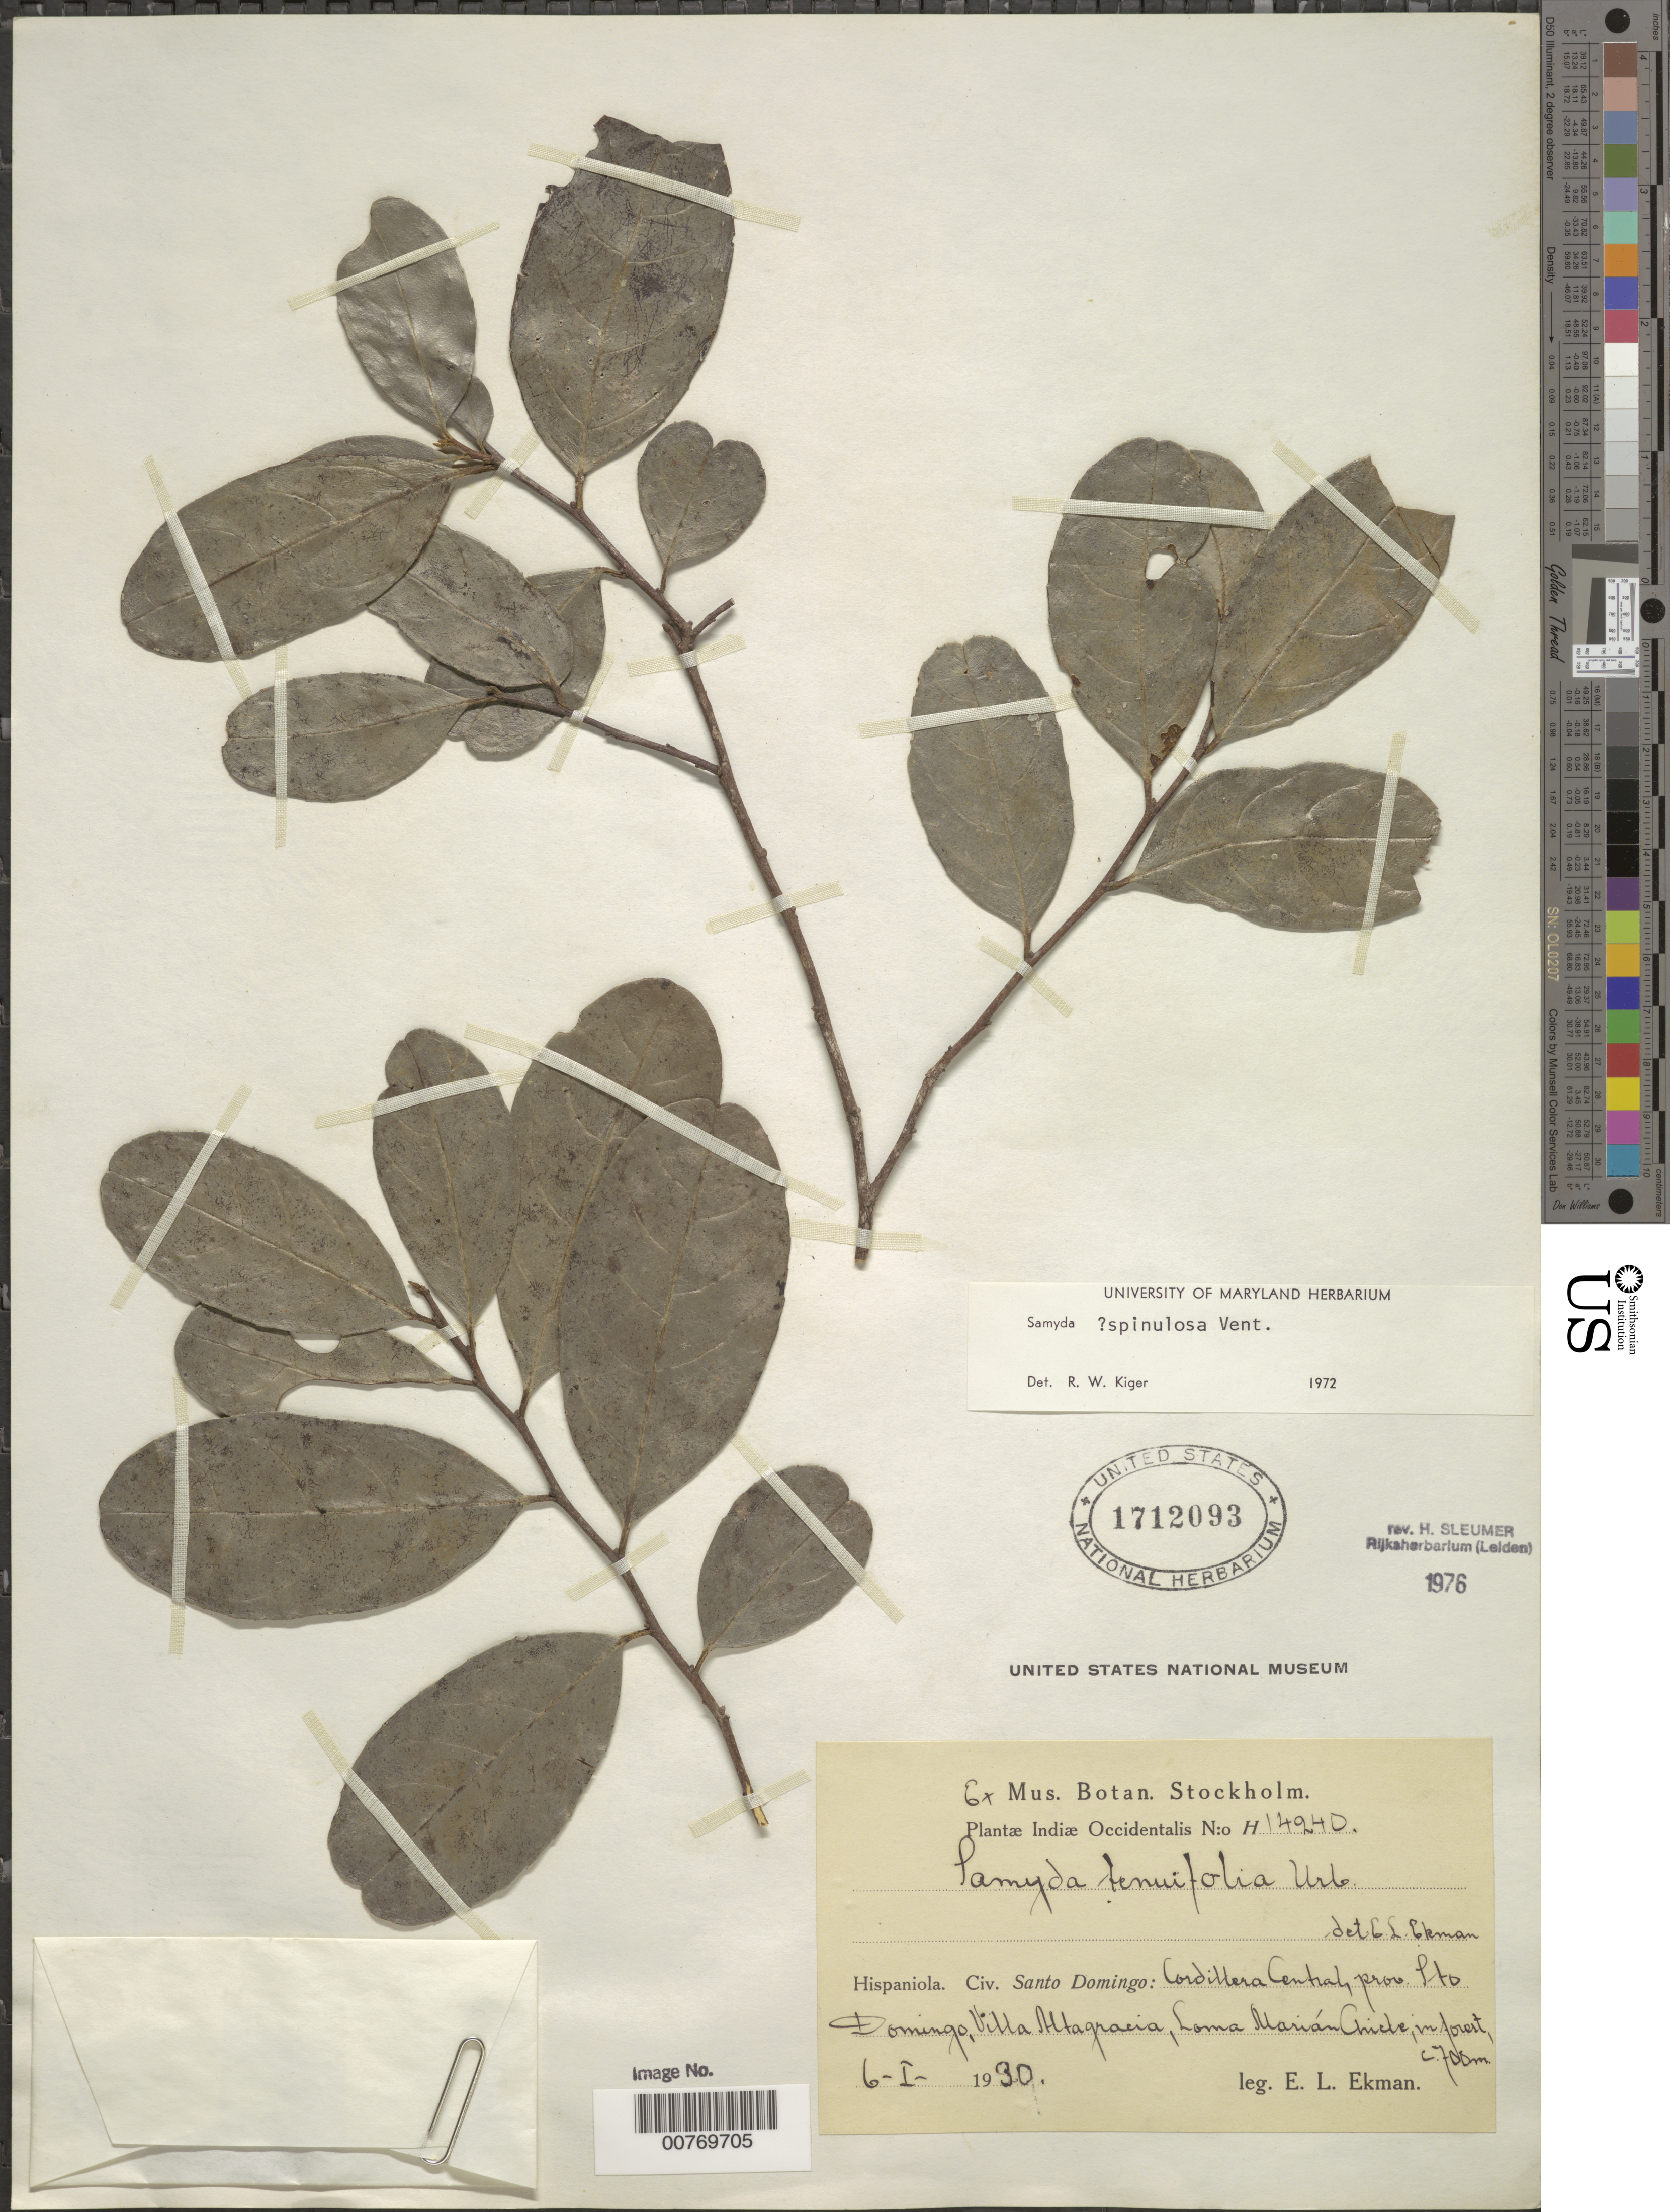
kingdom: Plantae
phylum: Tracheophyta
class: Magnoliopsida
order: Malpighiales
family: Salicaceae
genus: Casearia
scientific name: Casearia spinulosa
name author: (Vent.) T. Samar. & M.H. Alford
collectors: E. L. Ekman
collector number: H 14240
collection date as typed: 06 Jan 1930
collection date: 1930-01-06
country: Dominican Republic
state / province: Santo Domingo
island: Hispaniola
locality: Cordillera Central, Villa Altagracia, Loma Marián Chicle.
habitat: Forest.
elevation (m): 700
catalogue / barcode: US 1712093